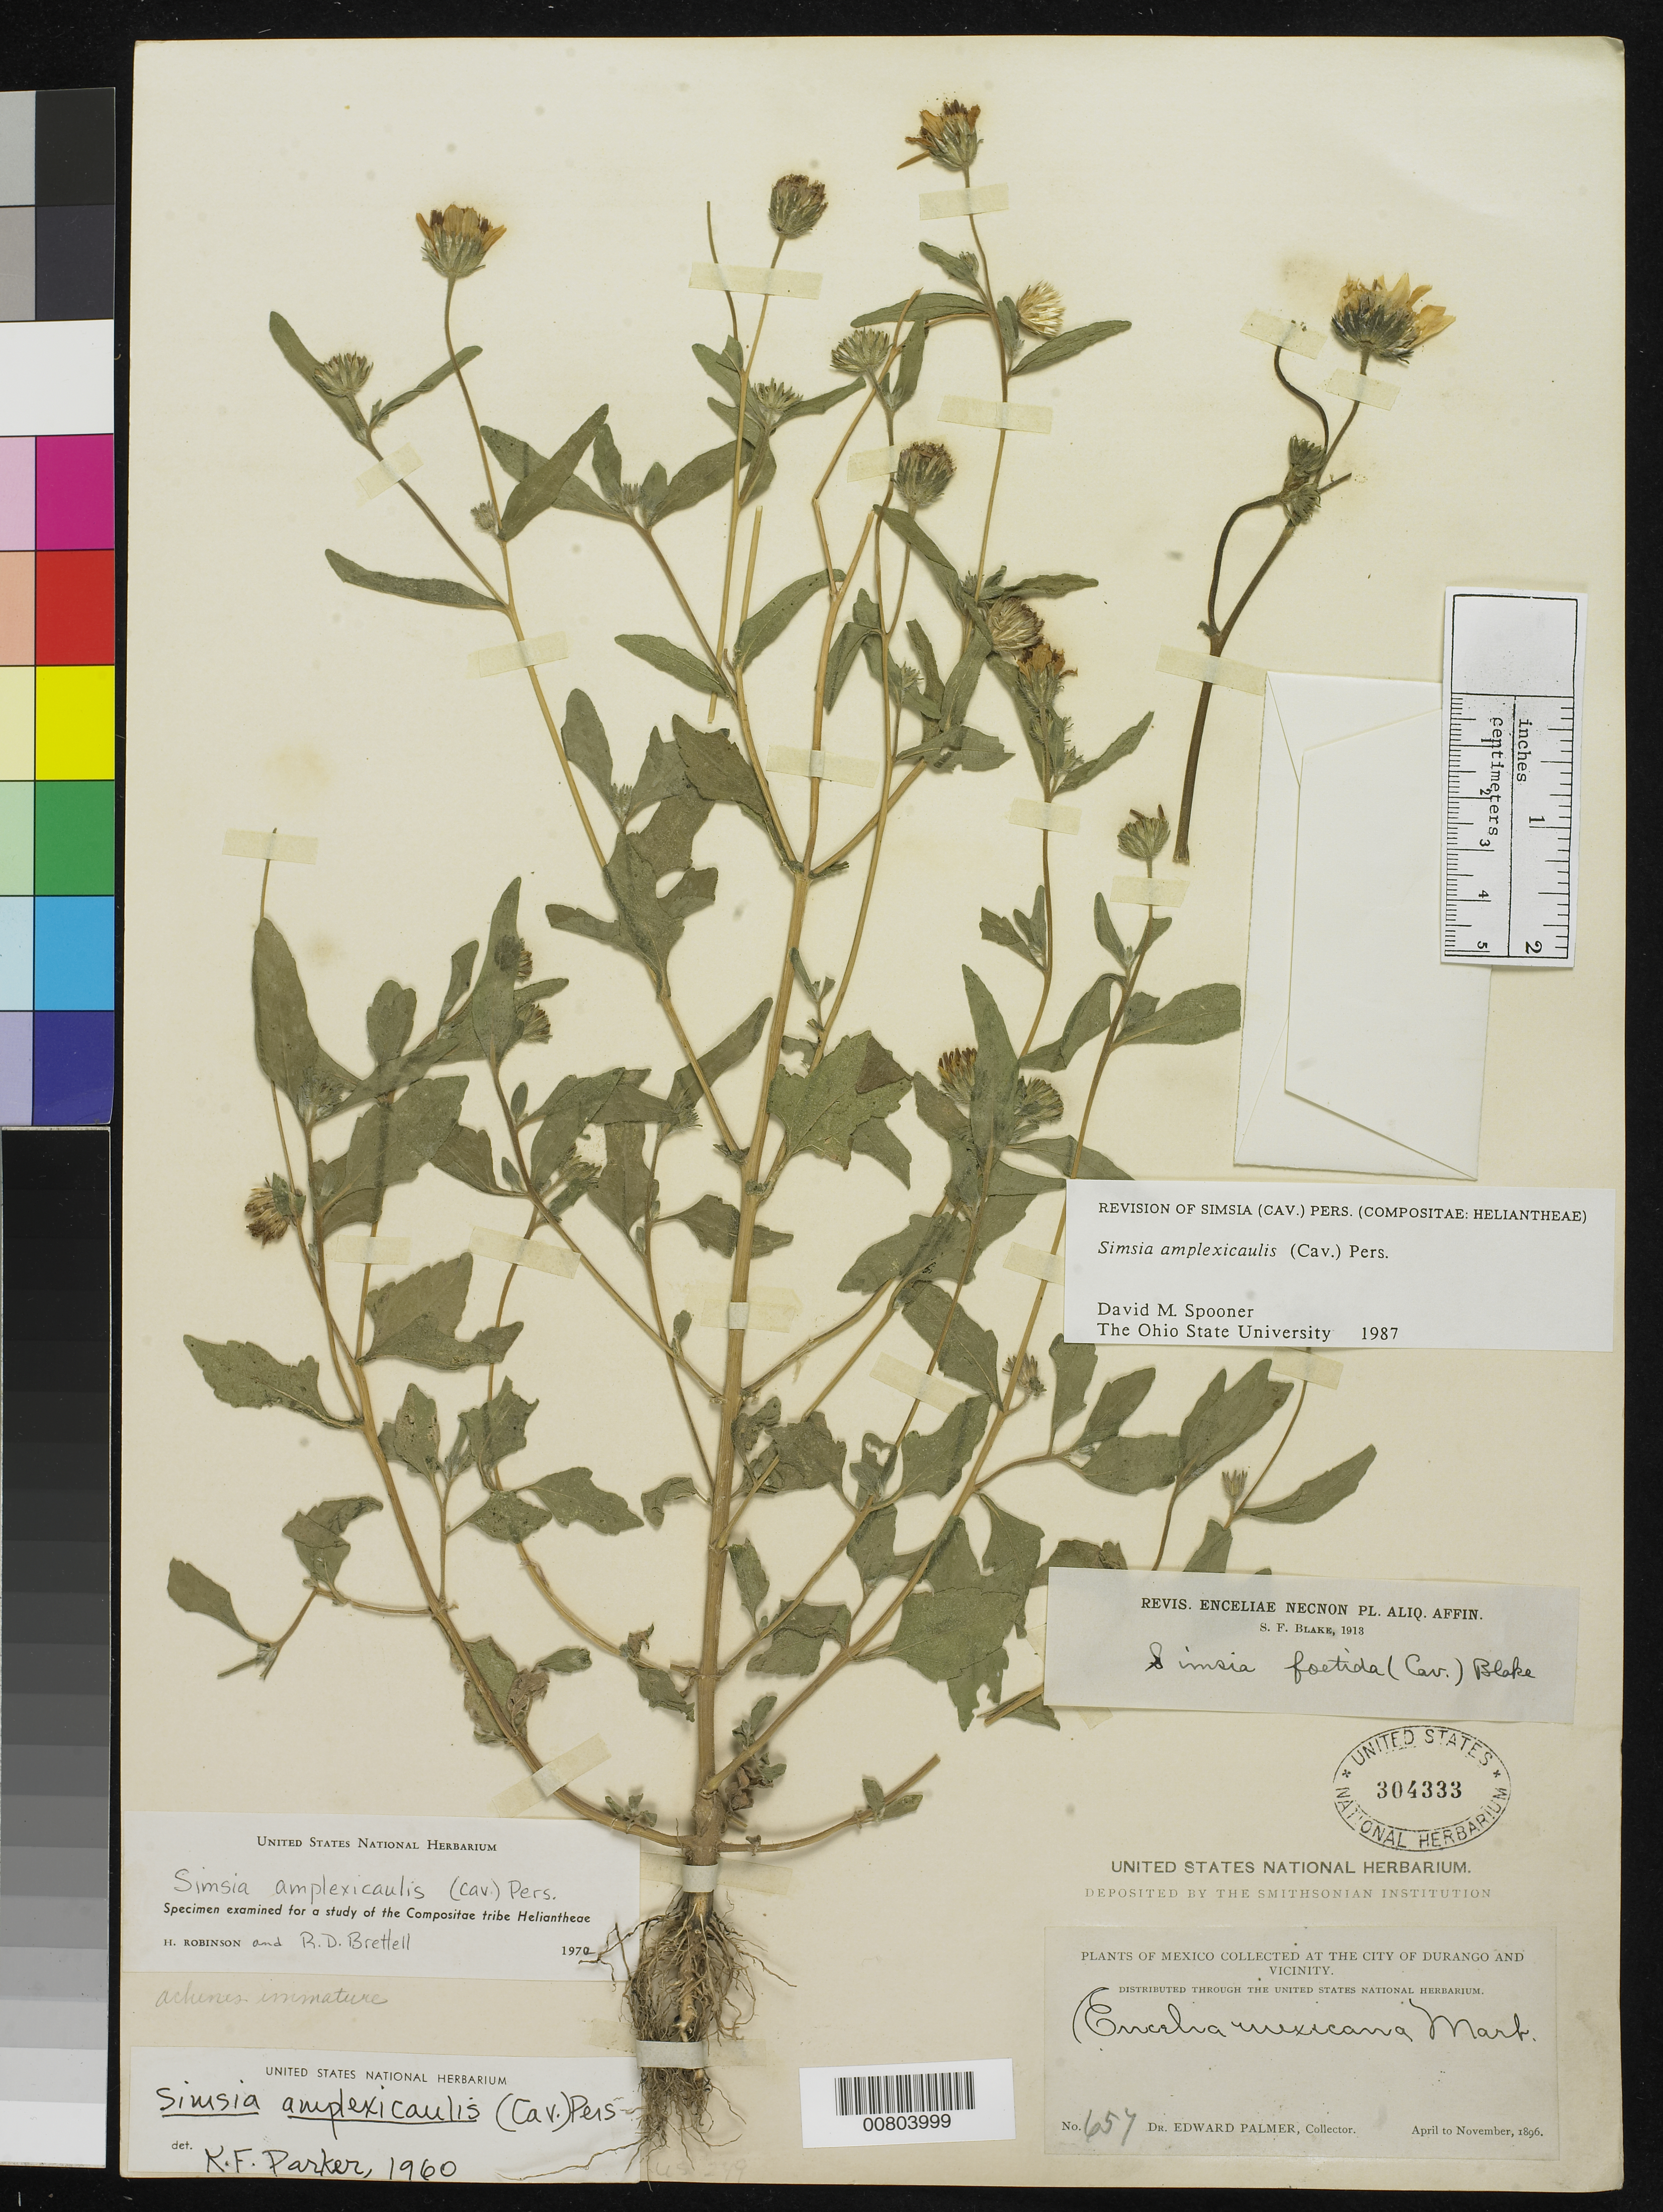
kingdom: Plantae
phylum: Tracheophyta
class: Magnoliopsida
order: Asterales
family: Asteraceae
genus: Simsia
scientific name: Simsia amplexicaulis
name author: (Cav.) Pers.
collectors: E. Palmer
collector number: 657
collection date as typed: Apr 1896 to -- Nov 1896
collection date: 1896-04/1896-11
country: Mexico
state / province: Durango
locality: City of Durango and vicinity.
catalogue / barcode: US 304333